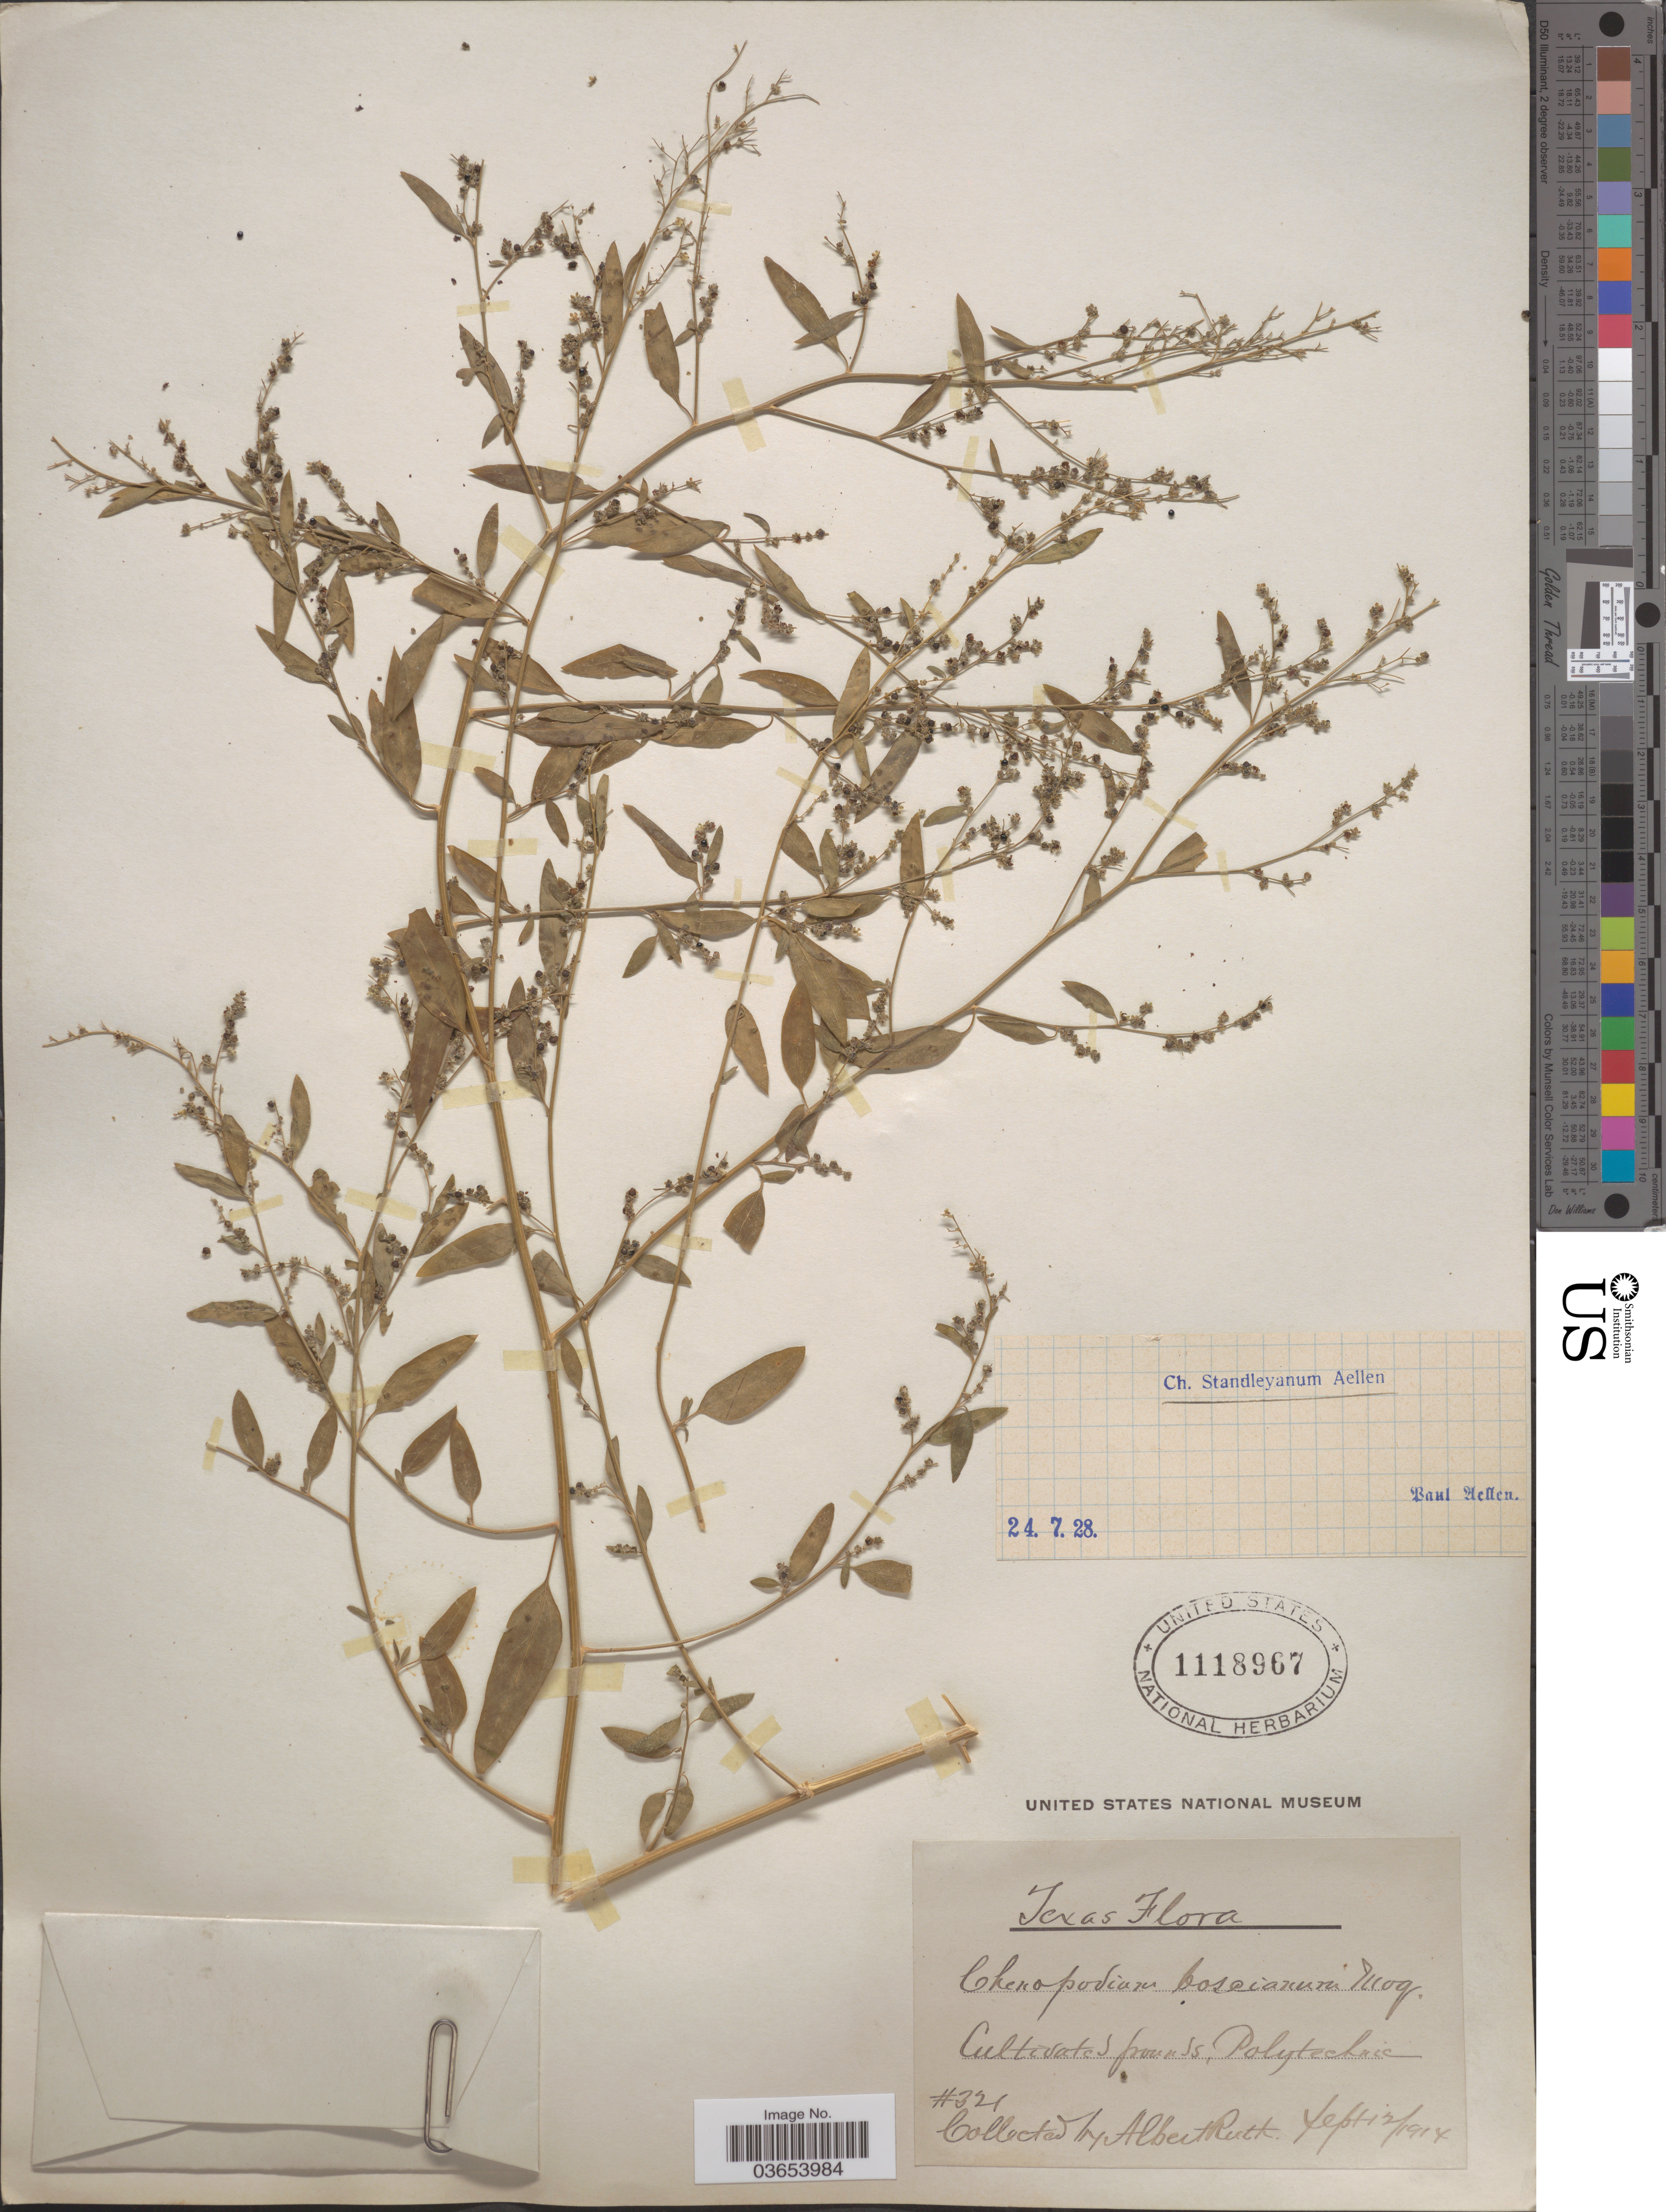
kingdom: Plantae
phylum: Tracheophyta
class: Magnoliopsida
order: Caryophyllales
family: Amaranthaceae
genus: Chenopodium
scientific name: Chenopodium standleyanum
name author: Aellen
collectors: A. Ruth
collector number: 321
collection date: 1914-09-12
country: United States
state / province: Texas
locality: Cultivated grounds, Polytechnic.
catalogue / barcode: US 1118967